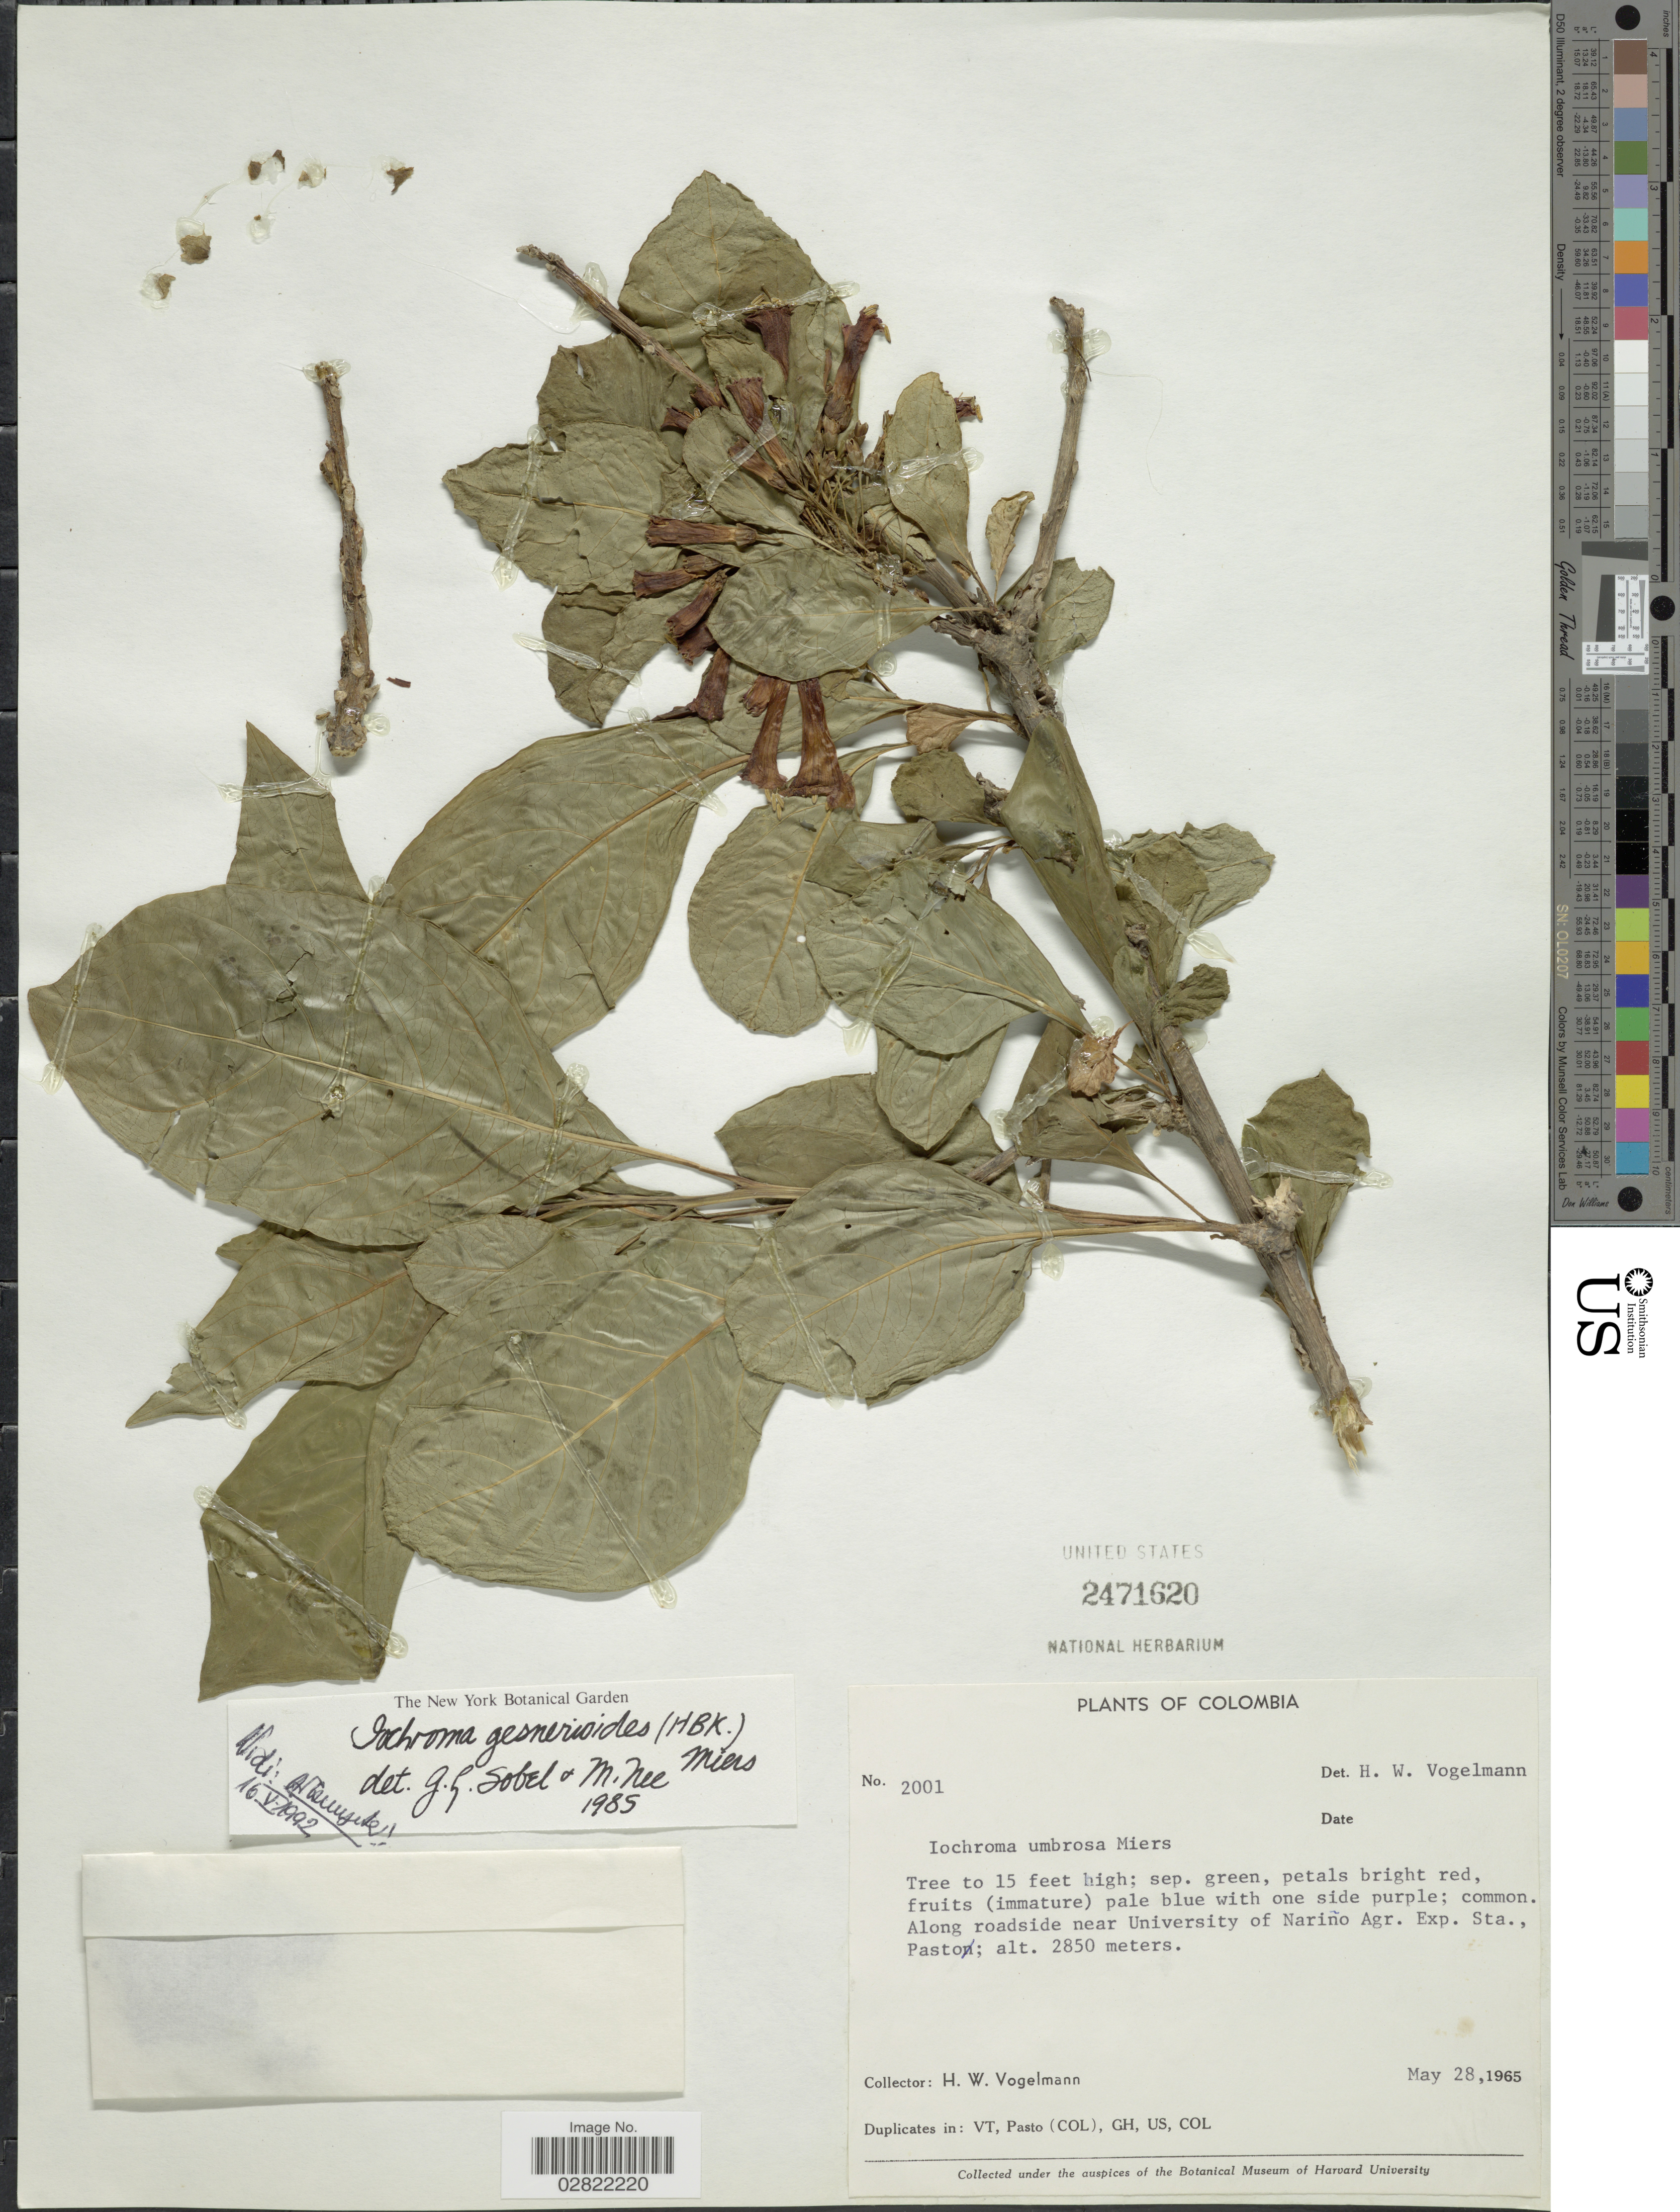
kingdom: Plantae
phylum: Tracheophyta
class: Magnoliopsida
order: Solanales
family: Solanaceae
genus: Iochroma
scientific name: Iochroma gesnerioides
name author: (Kunth) Miers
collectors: H. Vogelmann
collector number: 2001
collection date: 1965-05-28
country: Colombia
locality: Along roadside near University of Nariño Agr. Exp. Sta., Pasto.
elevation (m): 2850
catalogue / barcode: US 2471620